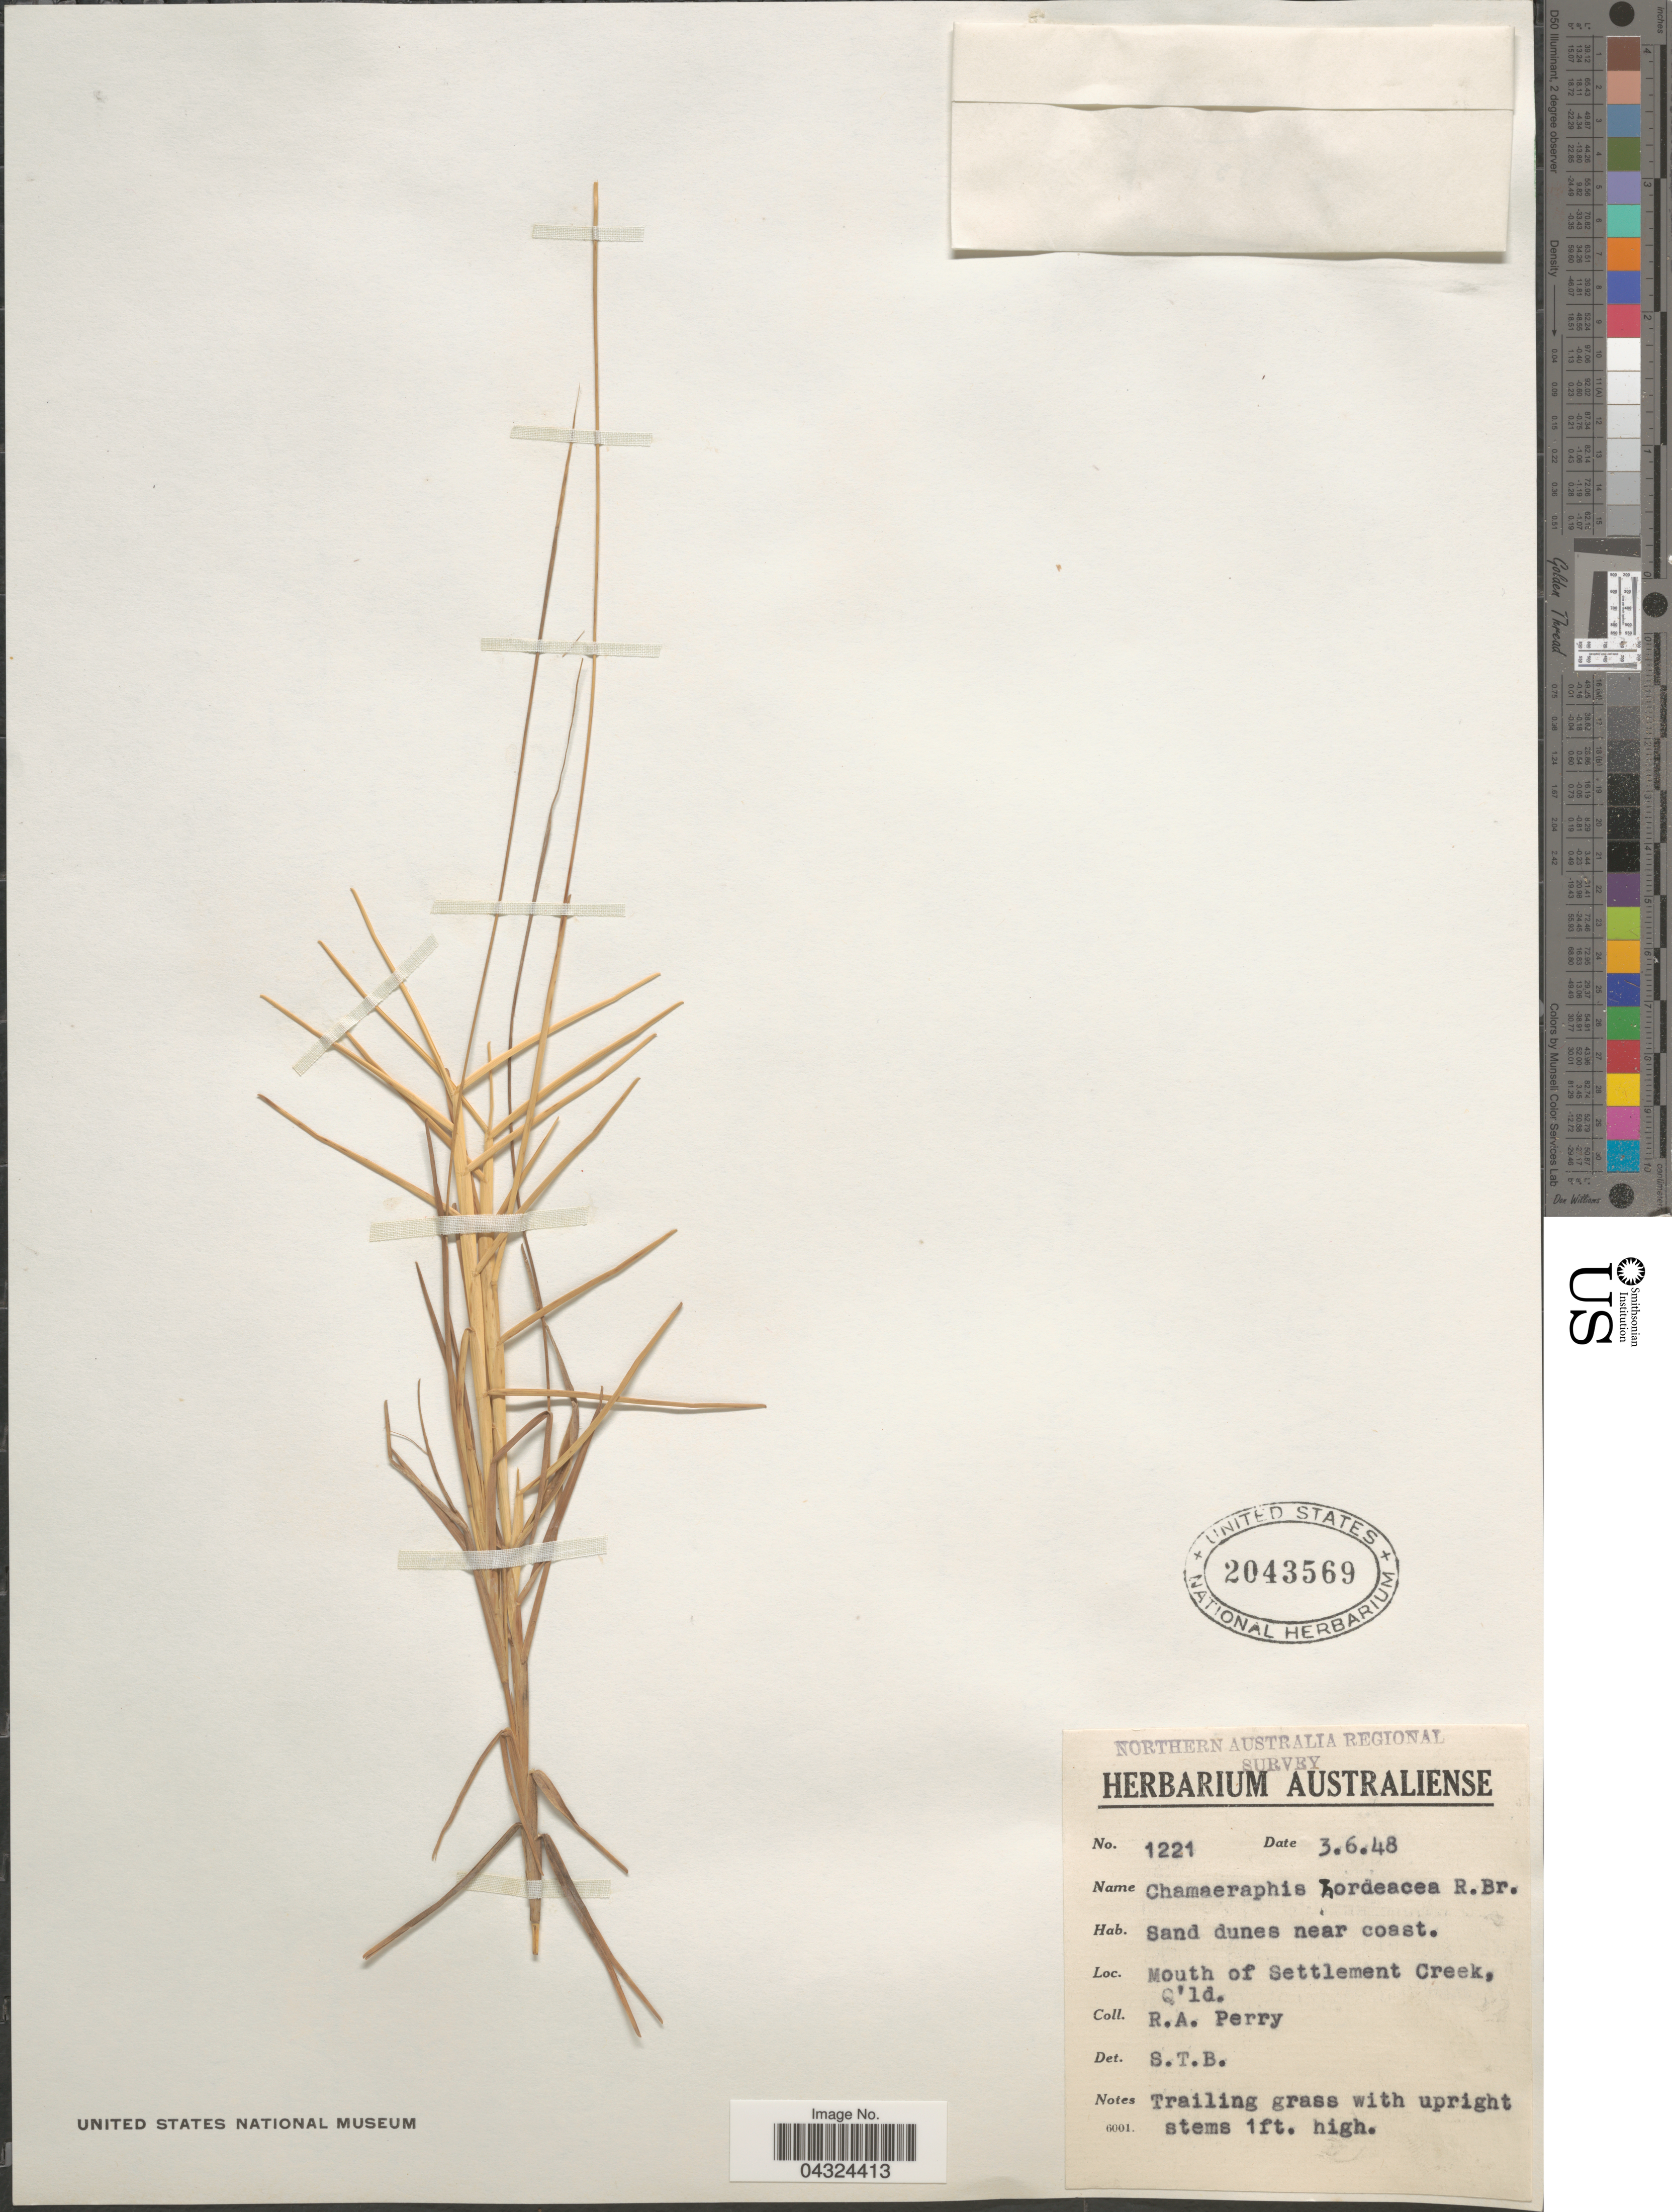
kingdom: Plantae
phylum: Tracheophyta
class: Liliopsida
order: Poales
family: Poaceae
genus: Chamaeraphis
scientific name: Chamaeraphis hordeacea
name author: R. Br.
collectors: Perry, R. A.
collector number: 1221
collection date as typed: Transcribed d/m/y: 3/6/48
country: Australia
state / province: Queensland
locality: Northern Australia Regional Survey. Mouth of Settlement Creek, Q'ld.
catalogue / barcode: US 2043569